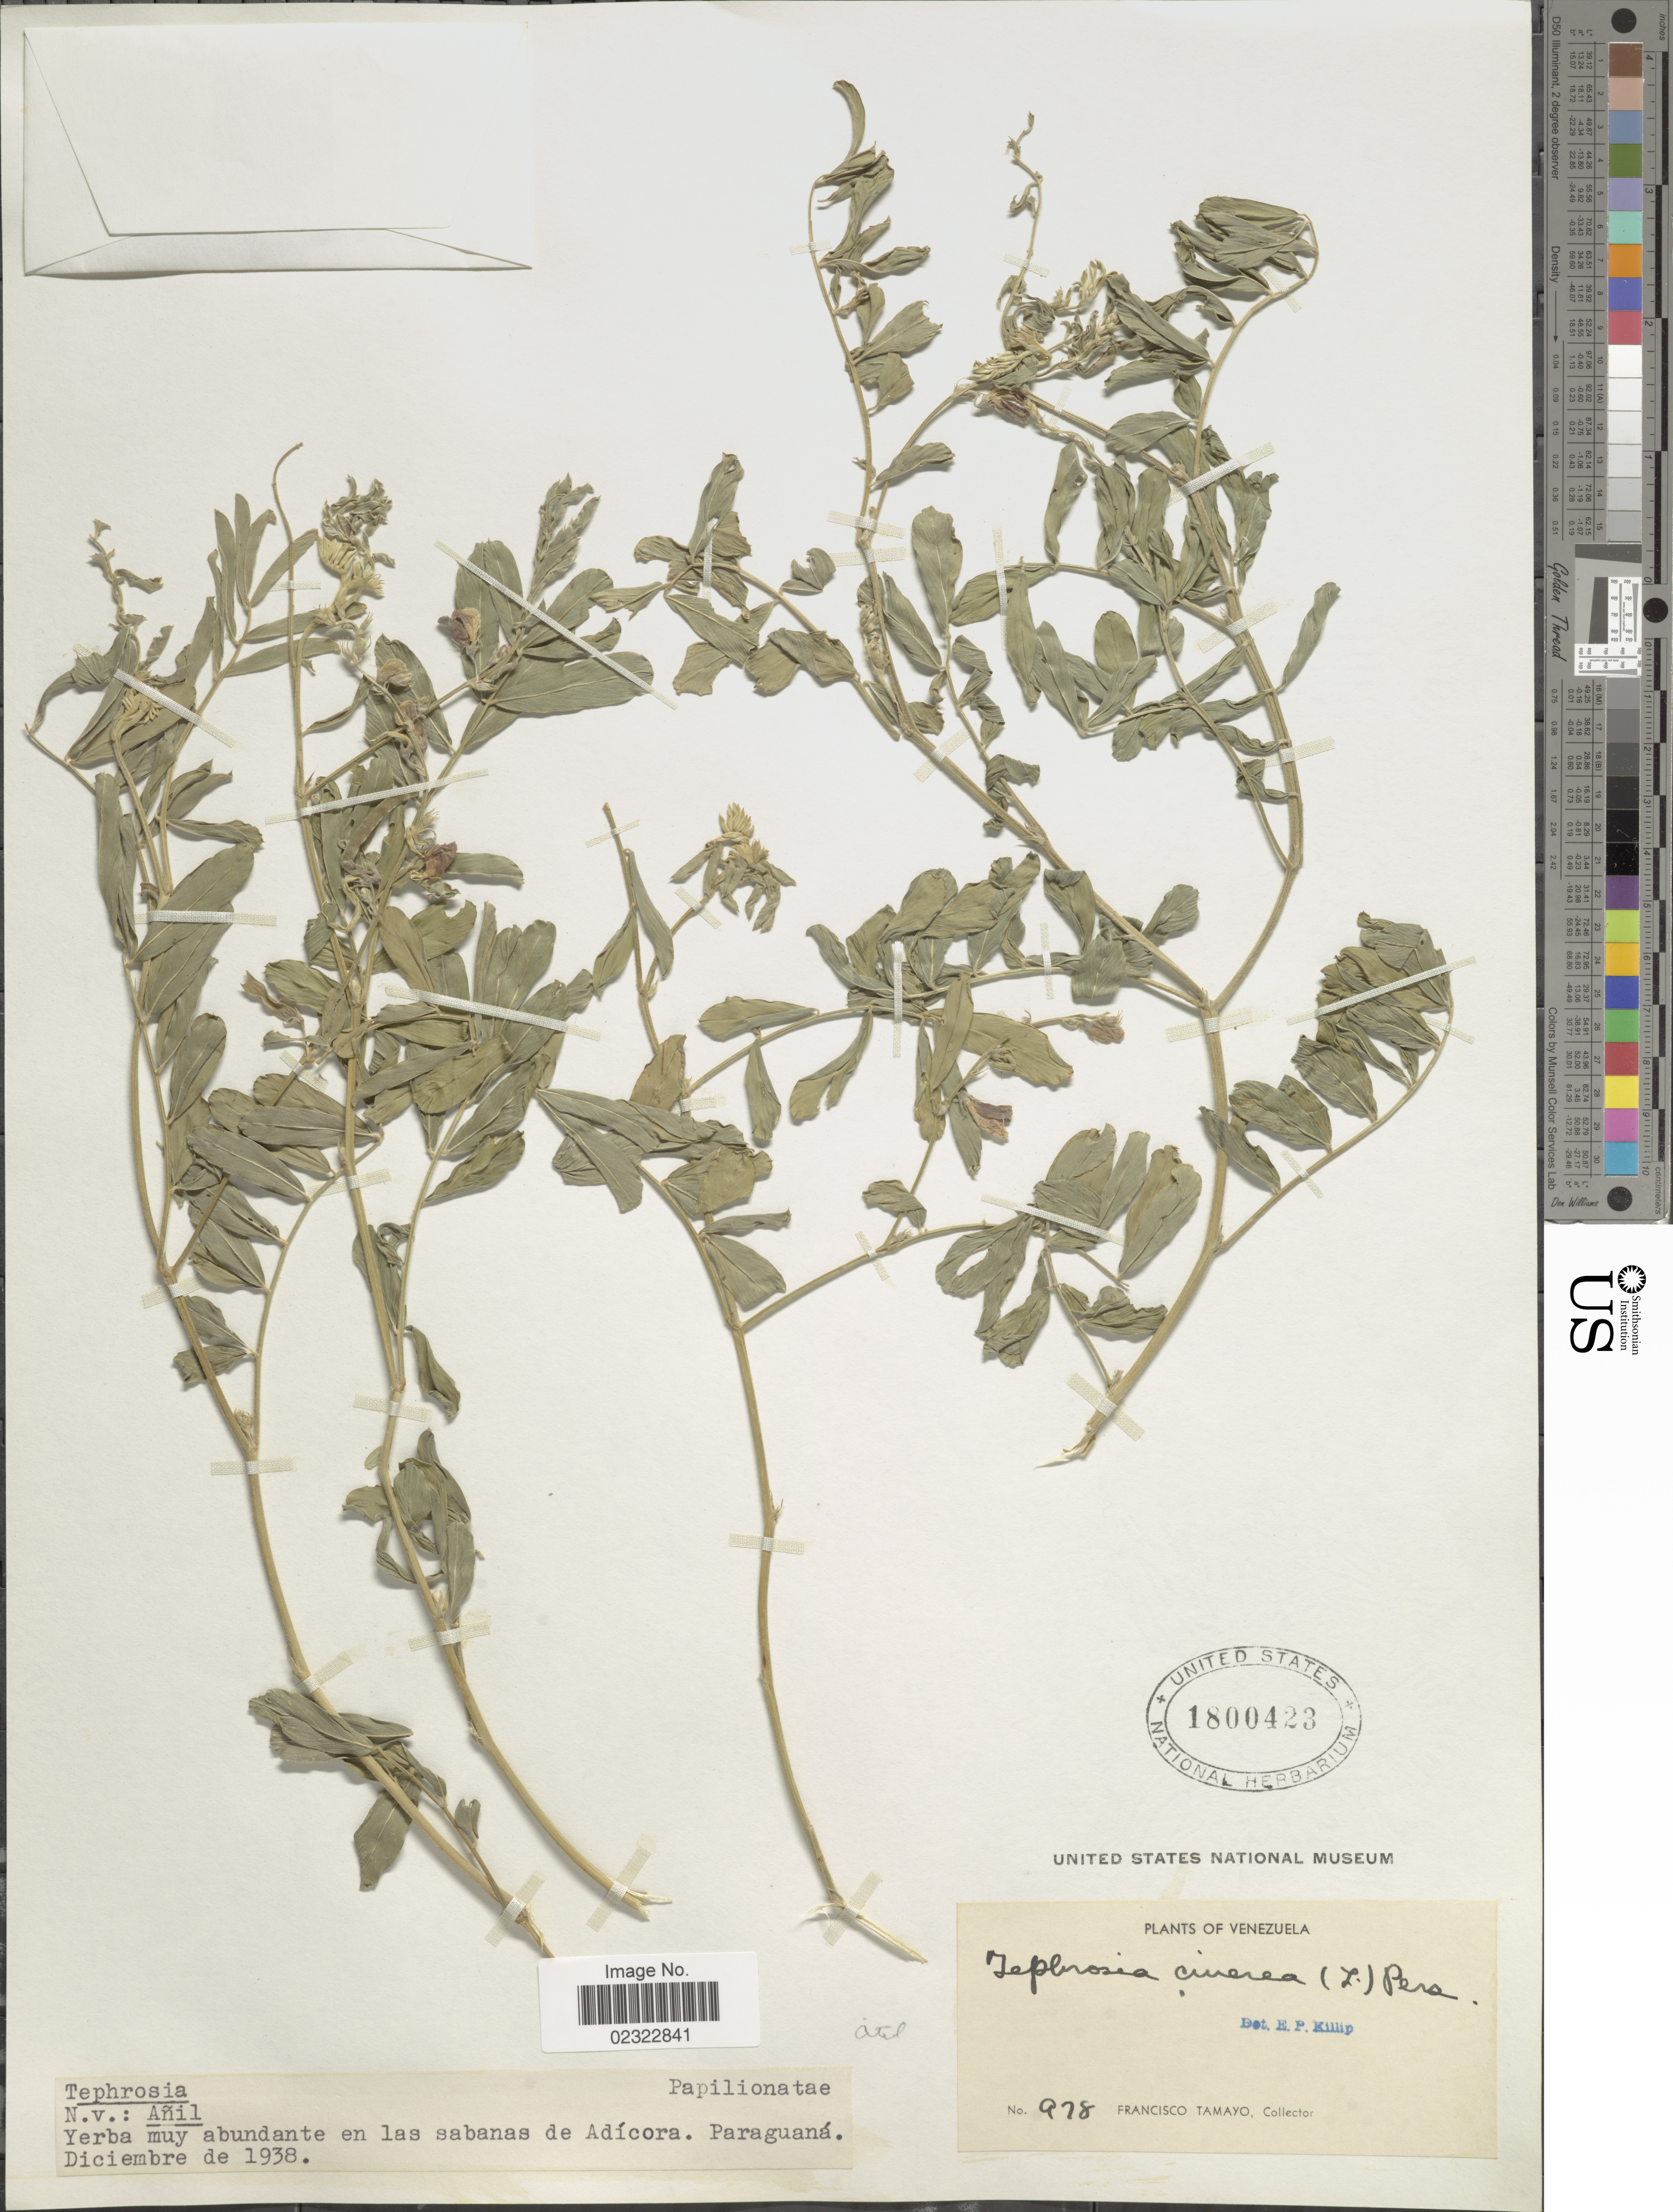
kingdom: Plantae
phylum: Tracheophyta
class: Magnoliopsida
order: Fabales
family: Fabaceae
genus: Tephrosia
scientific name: Tephrosia cinerea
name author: (L.) Pers.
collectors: F. Tamayo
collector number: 978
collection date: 1938-12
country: Venezuela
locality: Yerba muy abundante en las sabanas de Adicora, Paraguana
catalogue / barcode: US 1800423